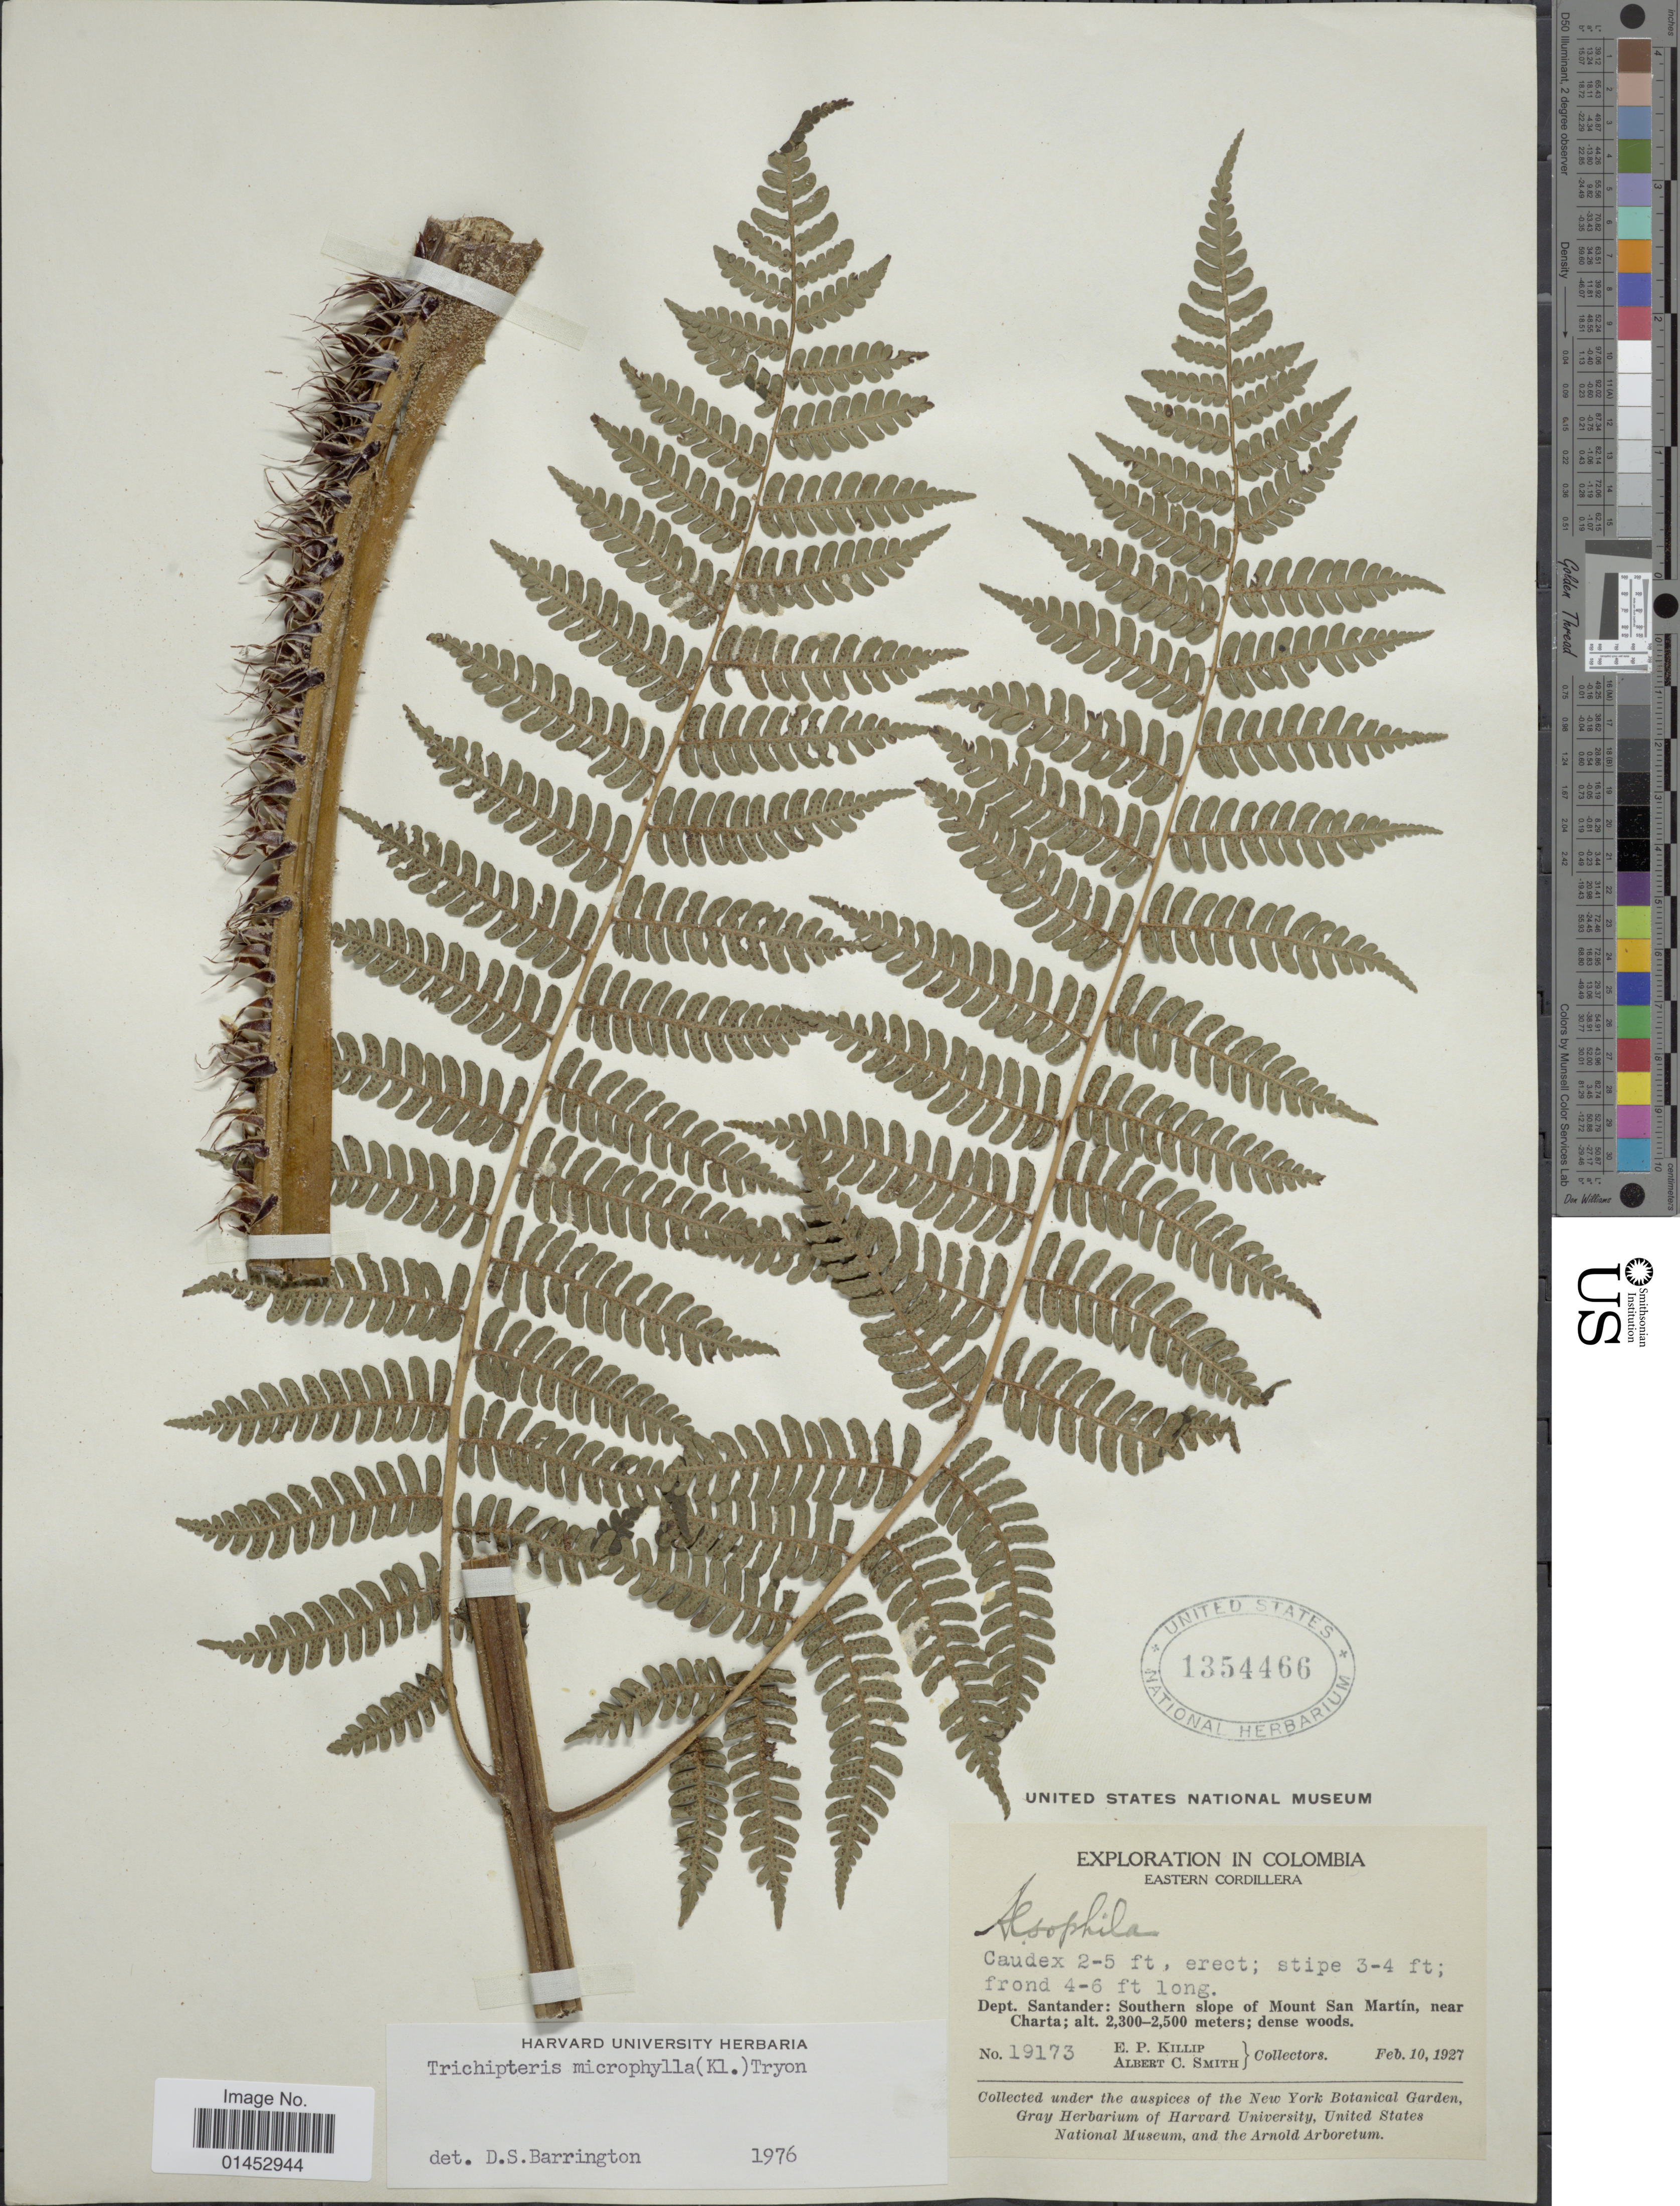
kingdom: Plantae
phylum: Tracheophyta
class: Polypodiopsida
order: Cyatheales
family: Cyatheaceae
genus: Cyathea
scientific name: Cyathea squamata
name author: (Klotzsch) Domin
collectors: E. P. Killip & A. C. Smith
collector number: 19173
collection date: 1927-02-10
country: Colombia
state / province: Santander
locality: Eastern Cordillera, Dept. Santander: Southern slope of Mount San Martin, near Charta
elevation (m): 2300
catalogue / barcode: US 1354466